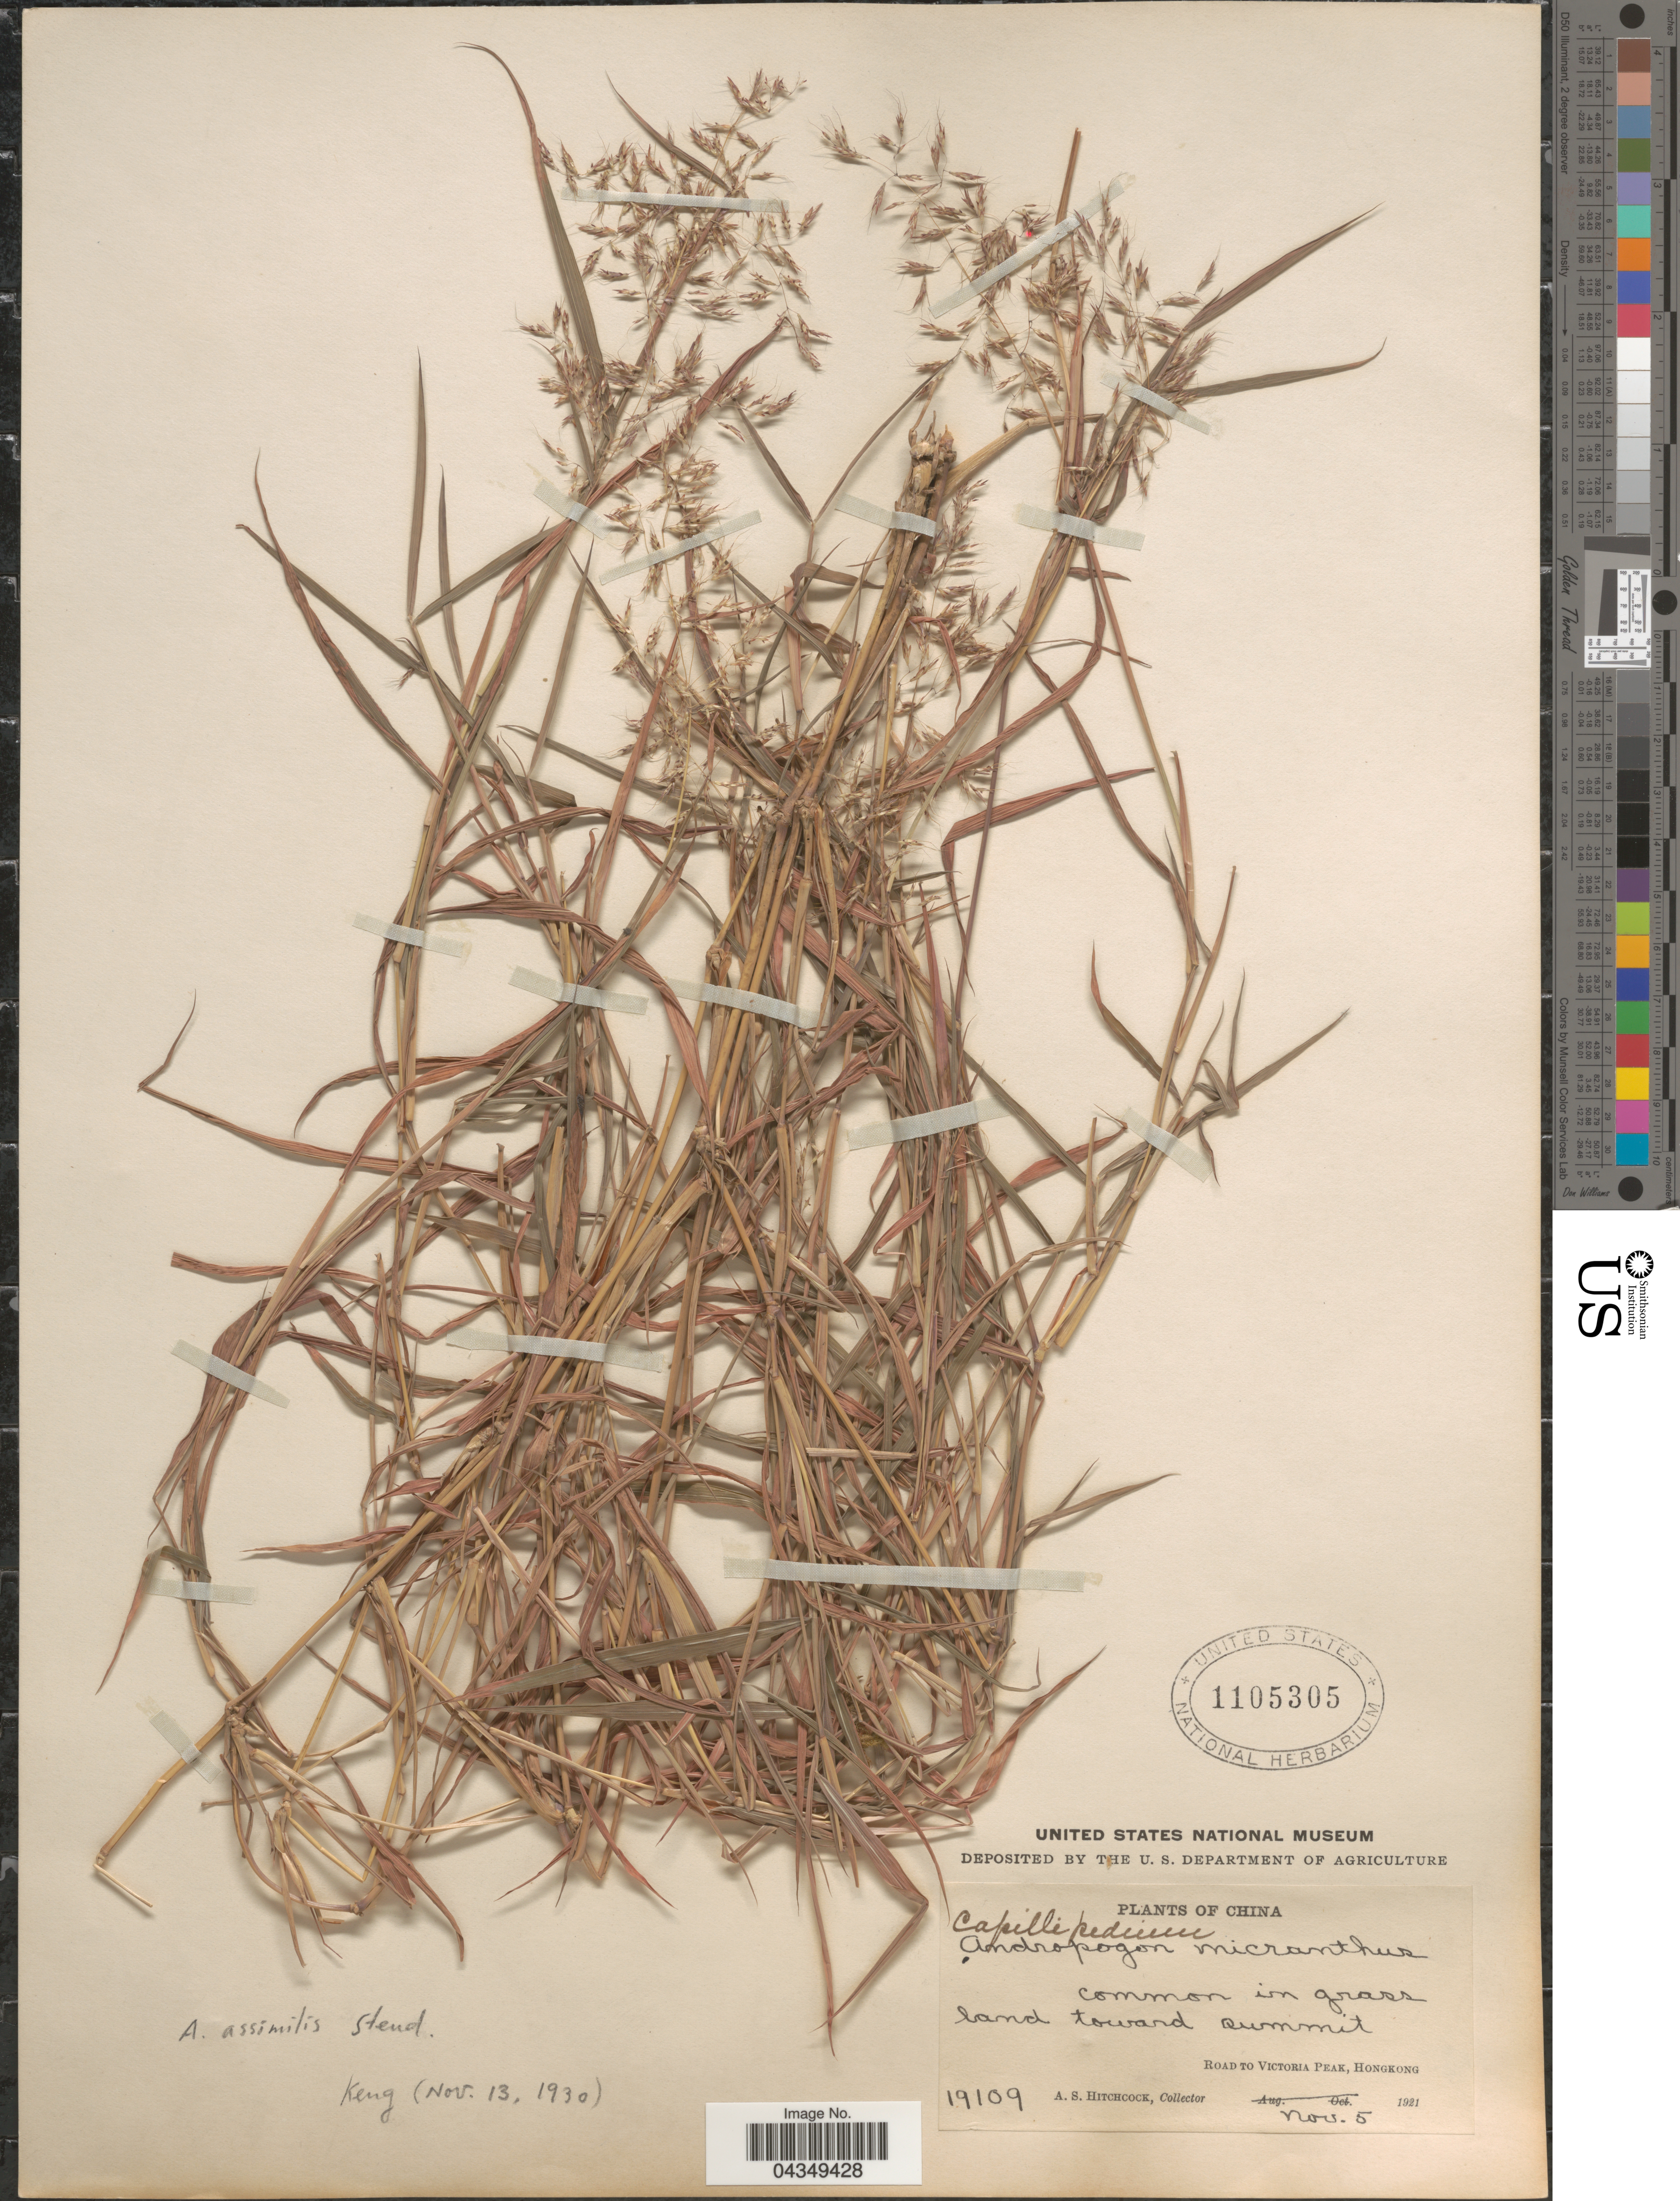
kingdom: Plantae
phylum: Tracheophyta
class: Liliopsida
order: Poales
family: Poaceae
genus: Capillipedium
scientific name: Capillipedium assimile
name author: (Steud.) A. Camus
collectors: A. S. Hitchcock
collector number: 19109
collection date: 1921-11-05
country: China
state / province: Hong Kong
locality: Common in grass land toward summit. Road to Victoria Peak. Hongkong.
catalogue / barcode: US 1105305